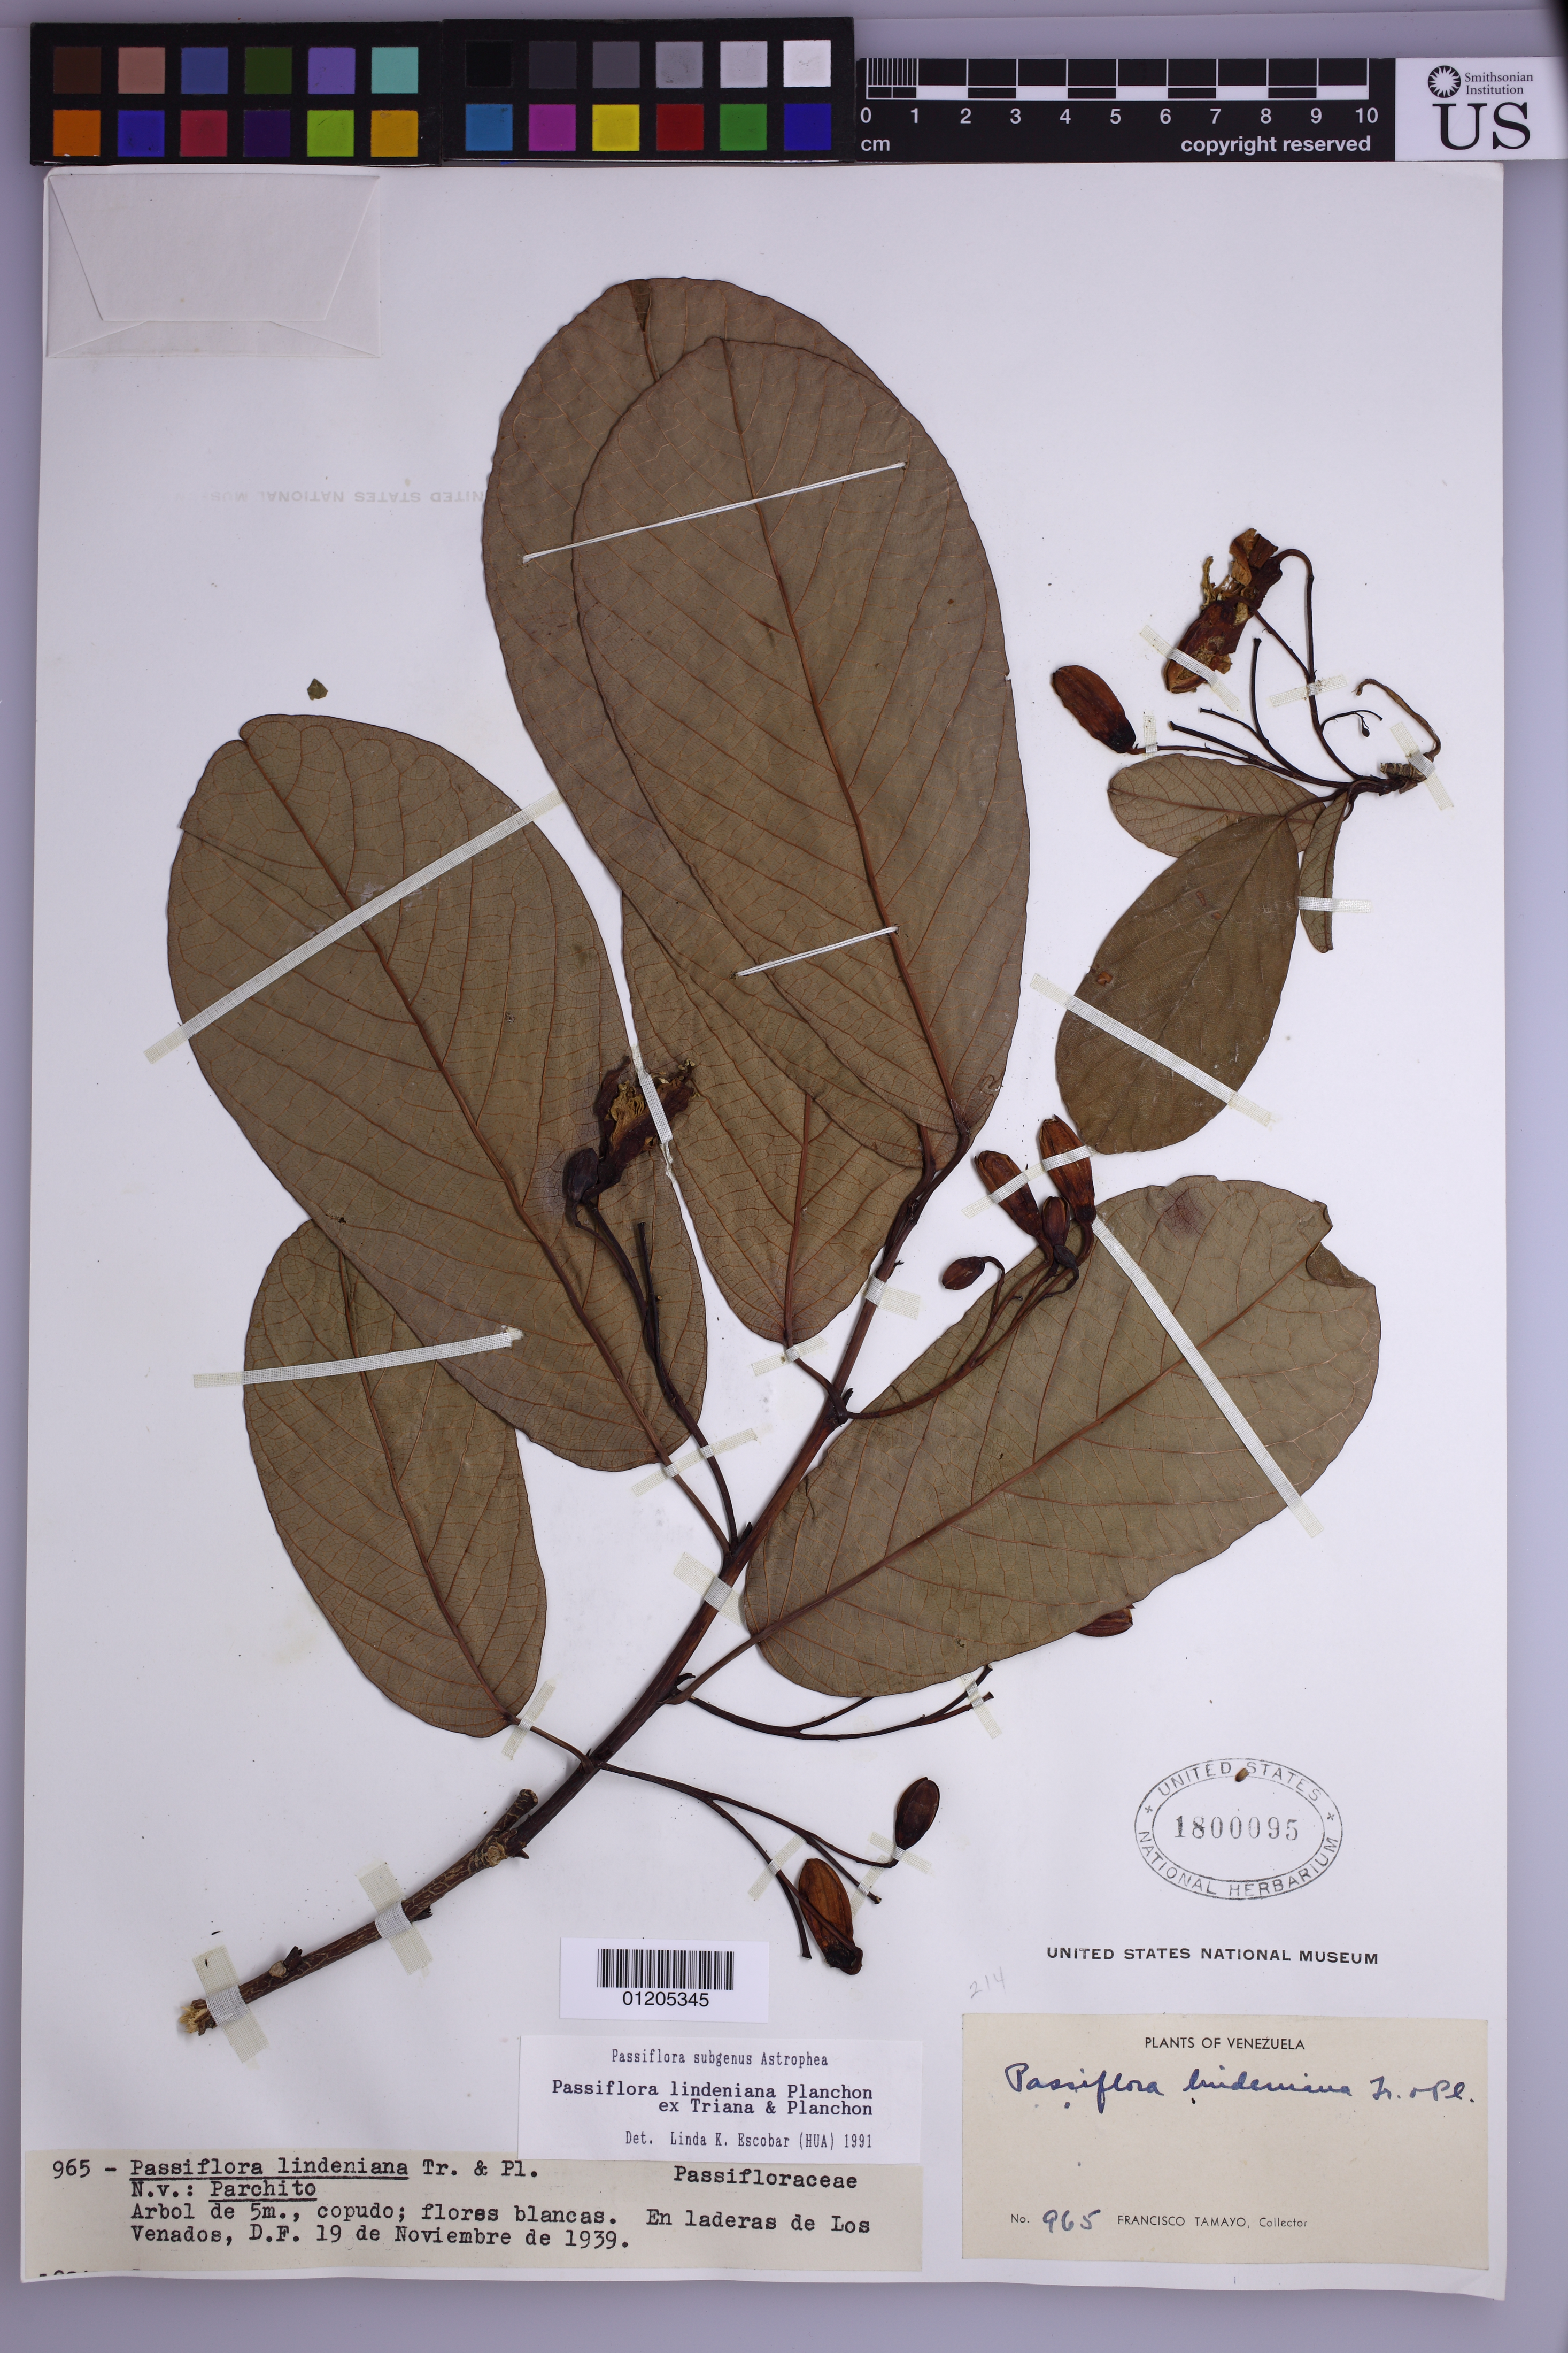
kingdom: Plantae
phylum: Tracheophyta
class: Magnoliopsida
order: Malpighiales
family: Passifloraceae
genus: Passiflora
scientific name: Passiflora lindeniana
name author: Planch.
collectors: F. Tamayo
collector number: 965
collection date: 1939-11-19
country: Venezuela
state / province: Nueva Esparta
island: Margarita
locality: En laderas de Los Venados, D.F.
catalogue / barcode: US 1800095